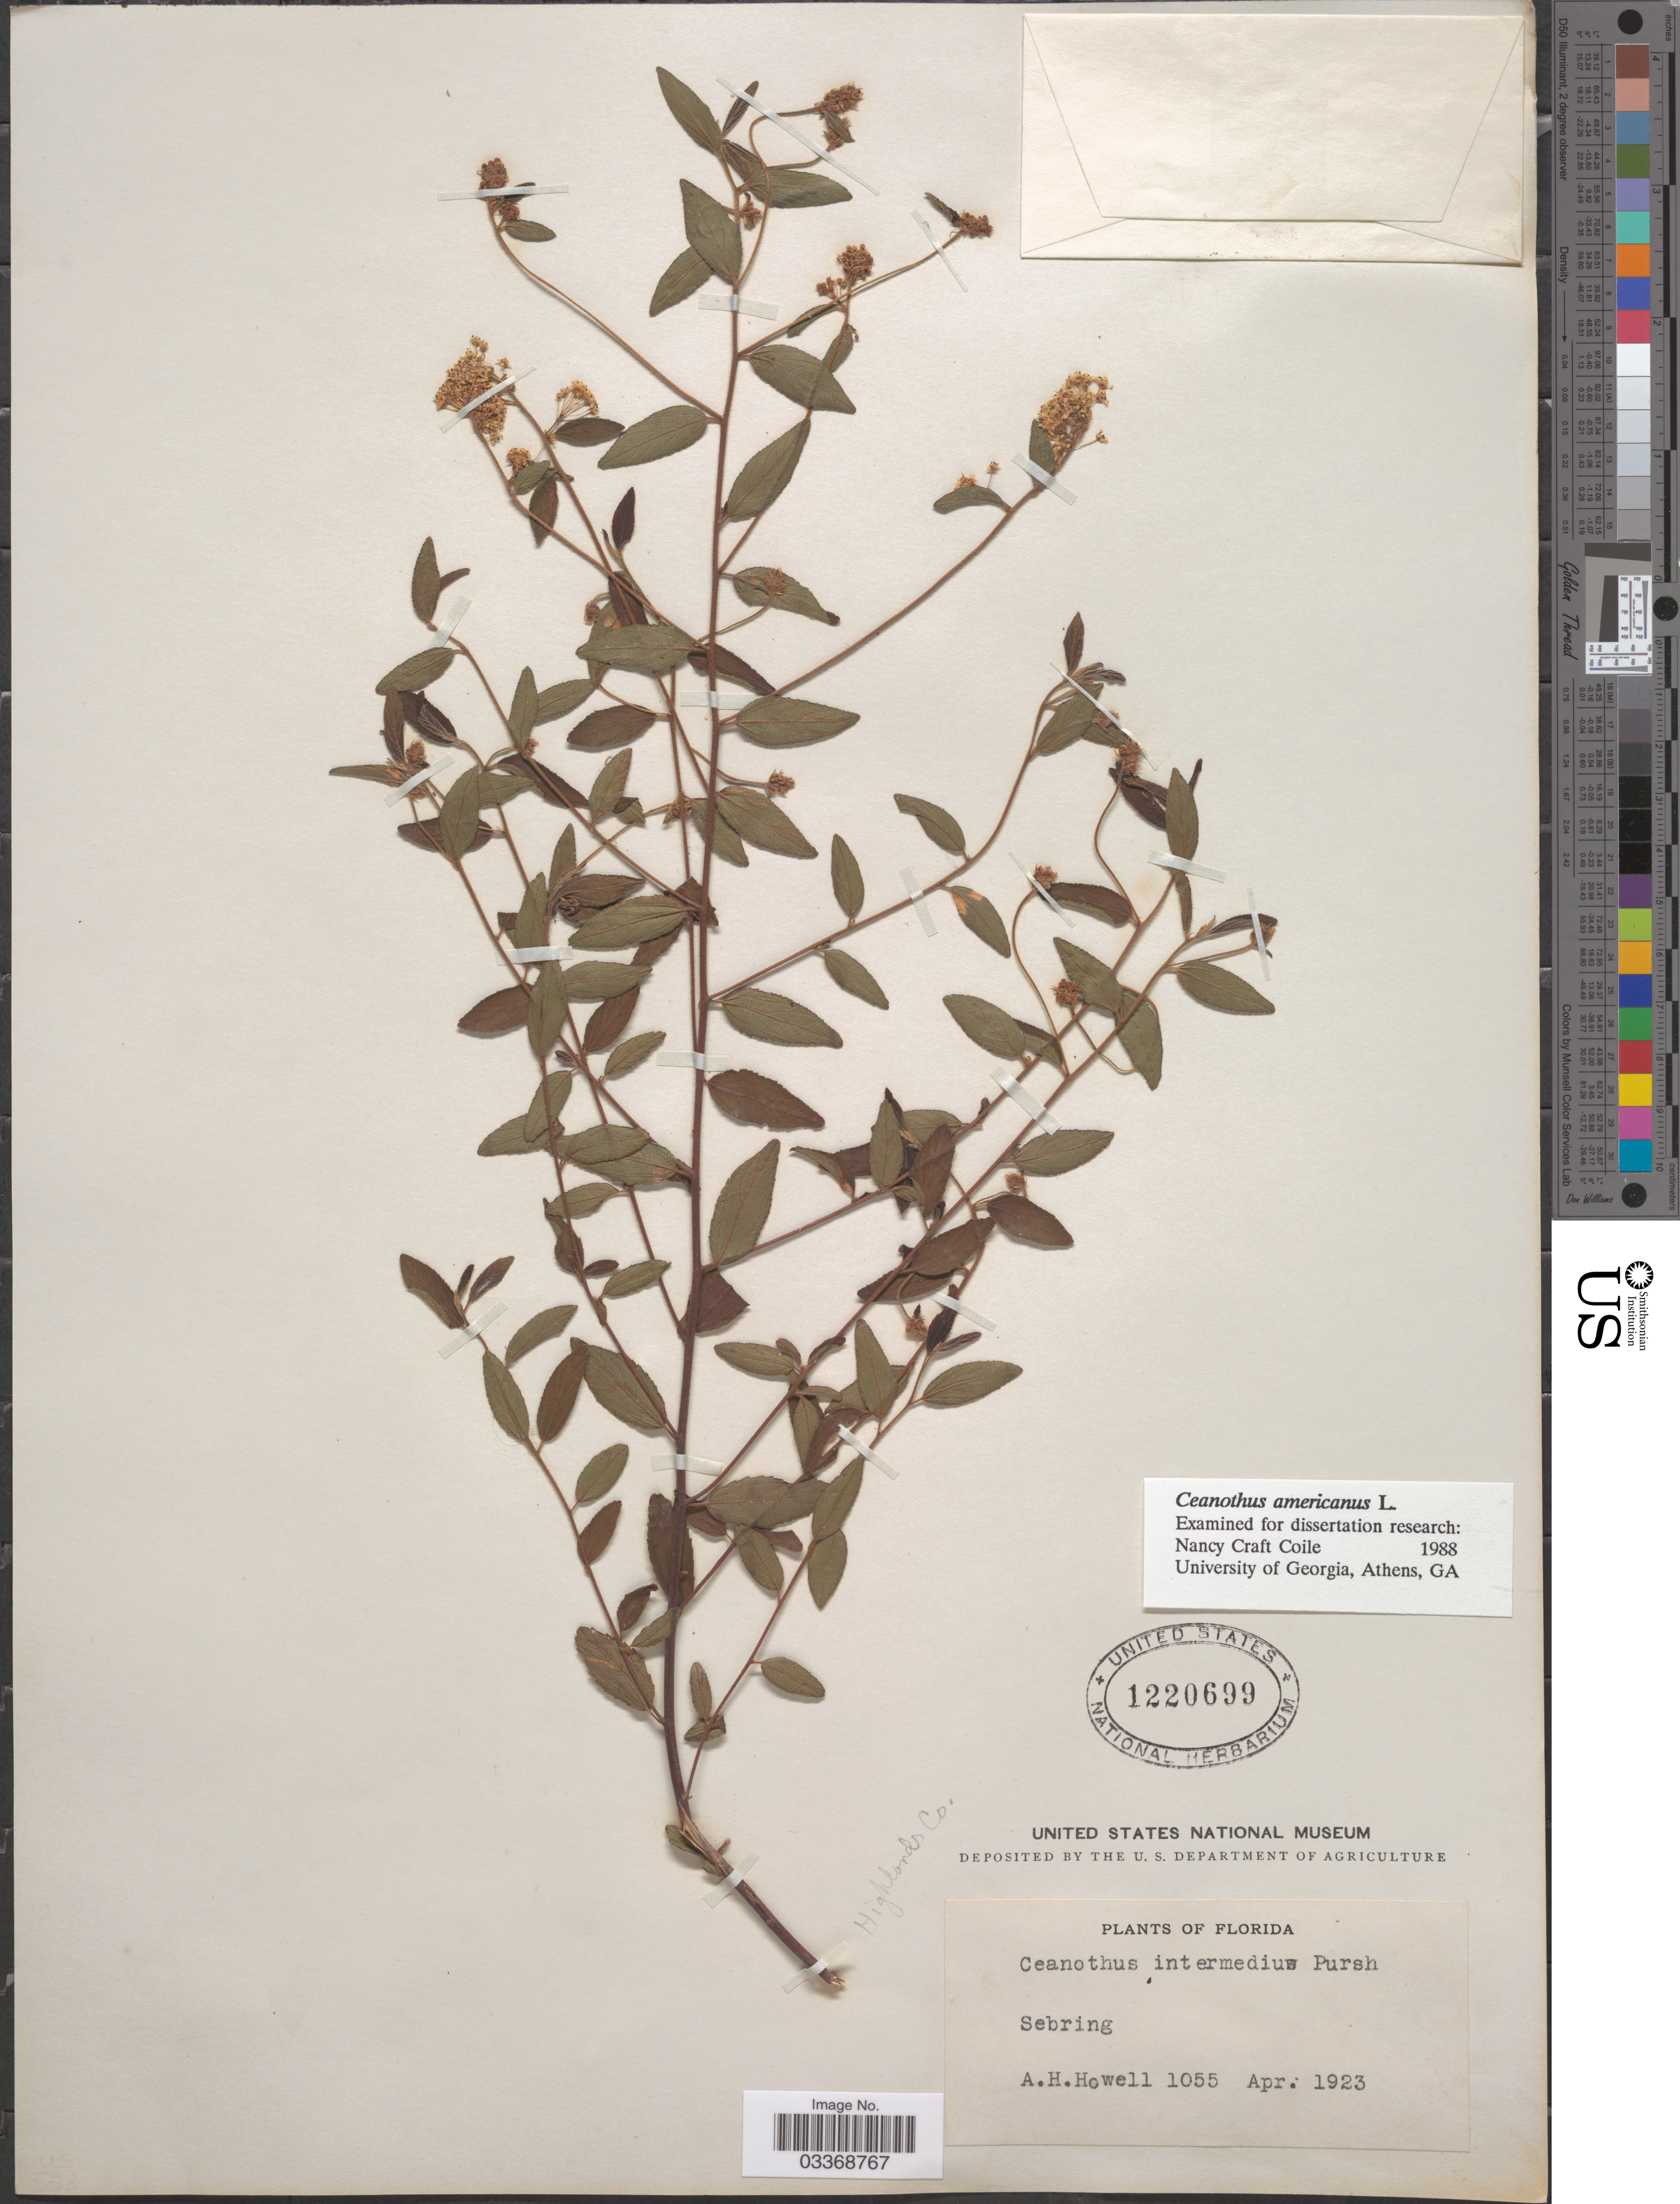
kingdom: Plantae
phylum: Tracheophyta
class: Magnoliopsida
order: Rosales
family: Rhamnaceae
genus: Ceanothus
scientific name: Ceanothus americanus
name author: L.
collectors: A. Howell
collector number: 1055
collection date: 1923-04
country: United States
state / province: Florida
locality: Sebring. Highlands Co.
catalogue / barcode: US 1220699